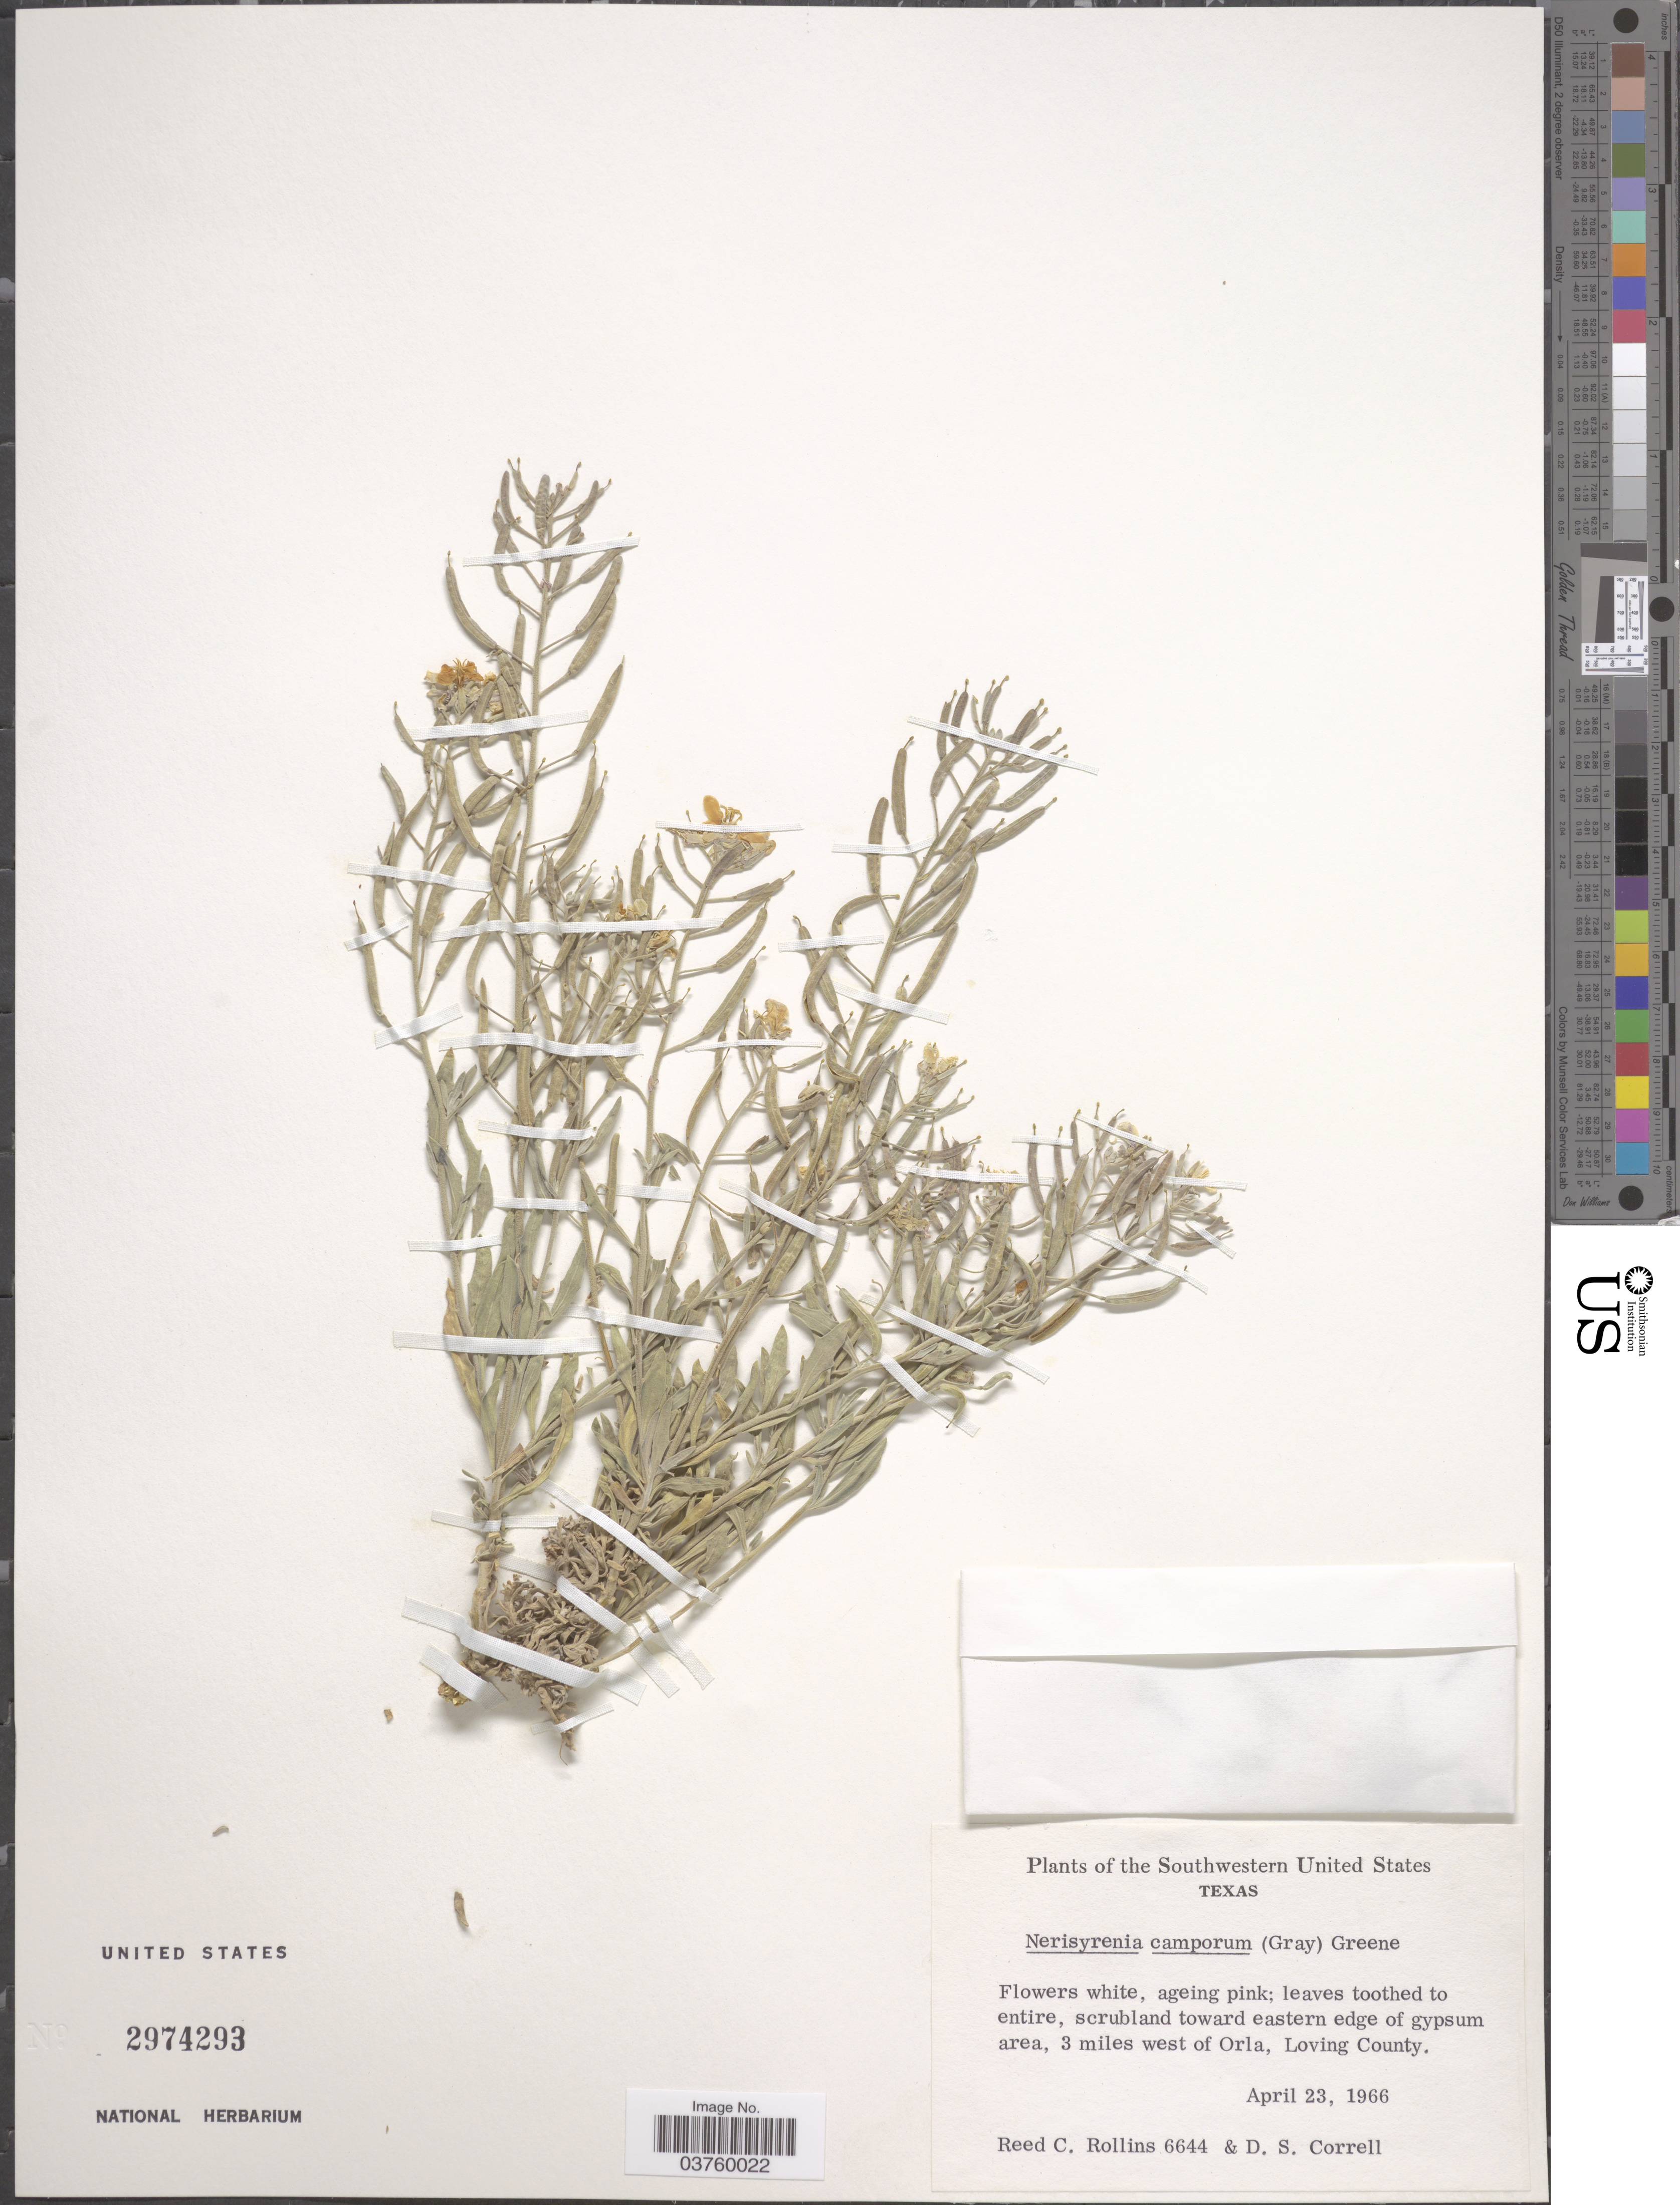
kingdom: Plantae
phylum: Tracheophyta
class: Magnoliopsida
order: Brassicales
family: Brassicaceae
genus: Nerisyrenia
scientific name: Nerisyrenia camporum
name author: (A. Gray) Greene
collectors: R. C. Rollins & D. S. Correll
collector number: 6644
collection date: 1966-04-23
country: United States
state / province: Texas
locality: The Southwestern United States. Scrubland toward eastern edge of gypsum area, 3 miles west of Orla, Loving County.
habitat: scrubland toward eastern edge of gypsum area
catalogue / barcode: US 2974293